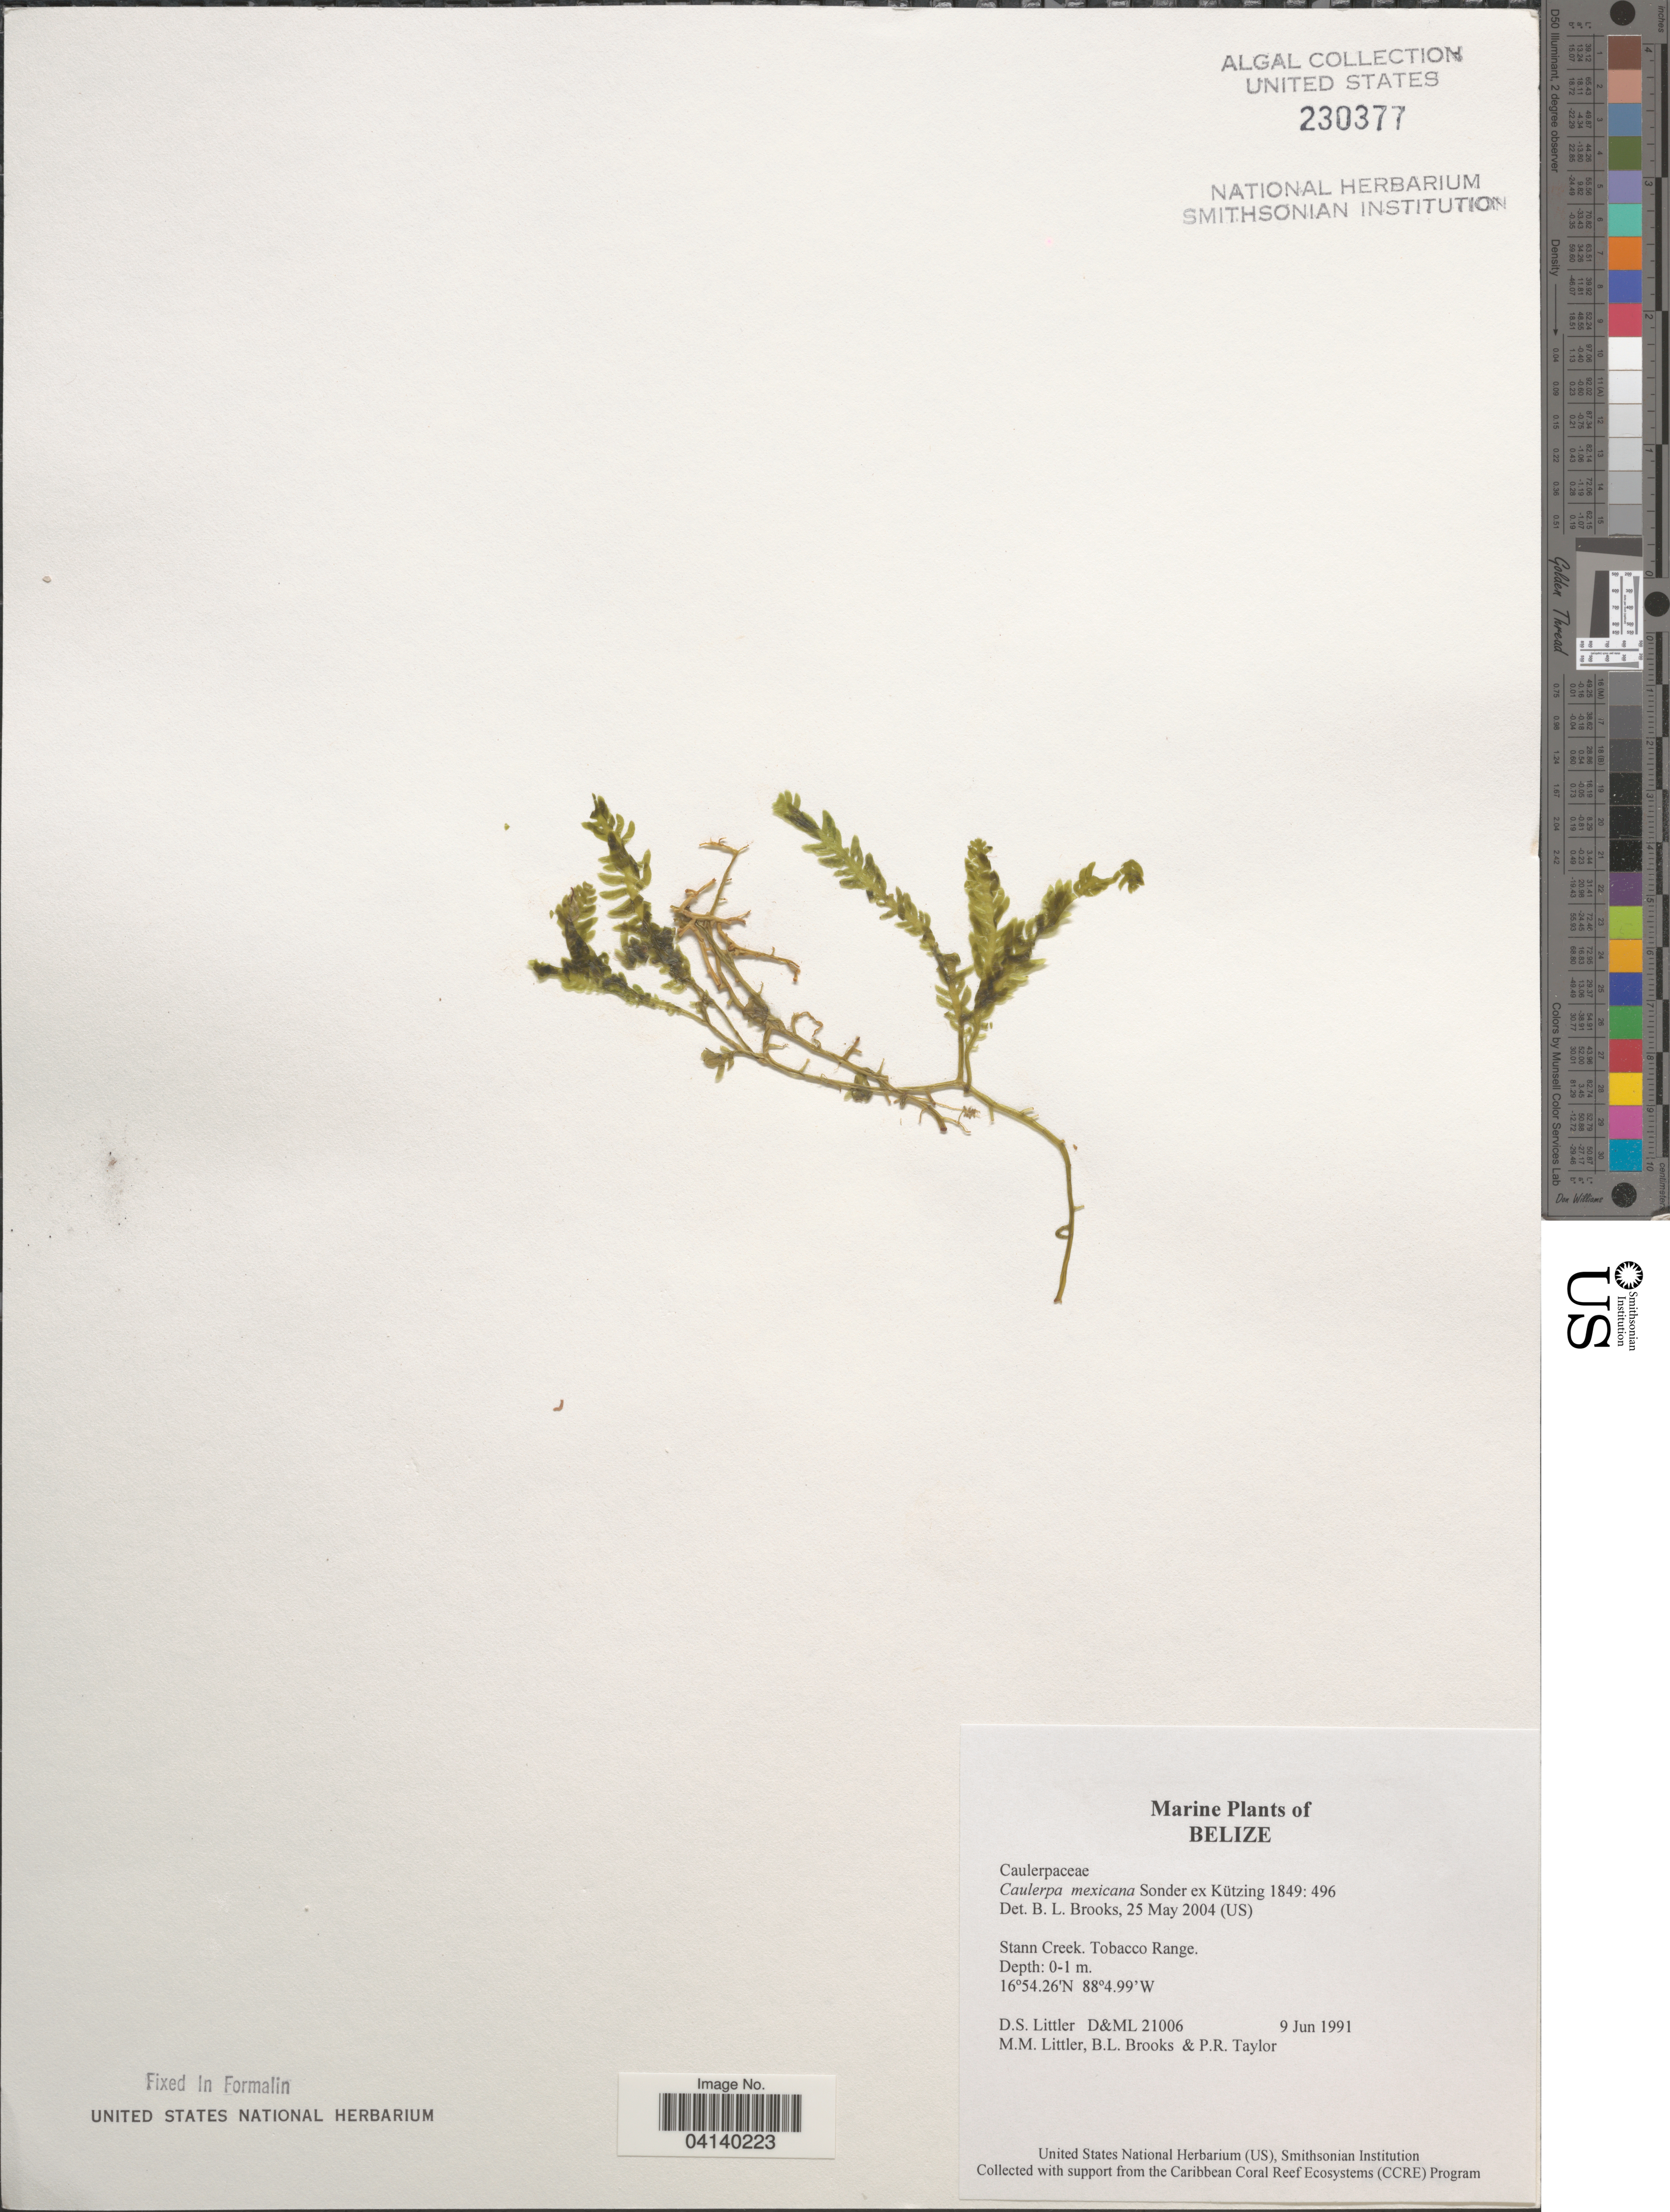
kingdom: Plantae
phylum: Chlorophyta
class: Ulvophyceae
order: Bryopsidales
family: Caulerpaceae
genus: Caulerpa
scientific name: Caulerpa mexicana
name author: Sond. ex Kütz.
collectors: D. S. Littler, B. Brooks & P. R. Taylor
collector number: D&ML21006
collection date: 1991-06-09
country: Belize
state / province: Stann Creek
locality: Tobacco Range.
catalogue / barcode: US 230377